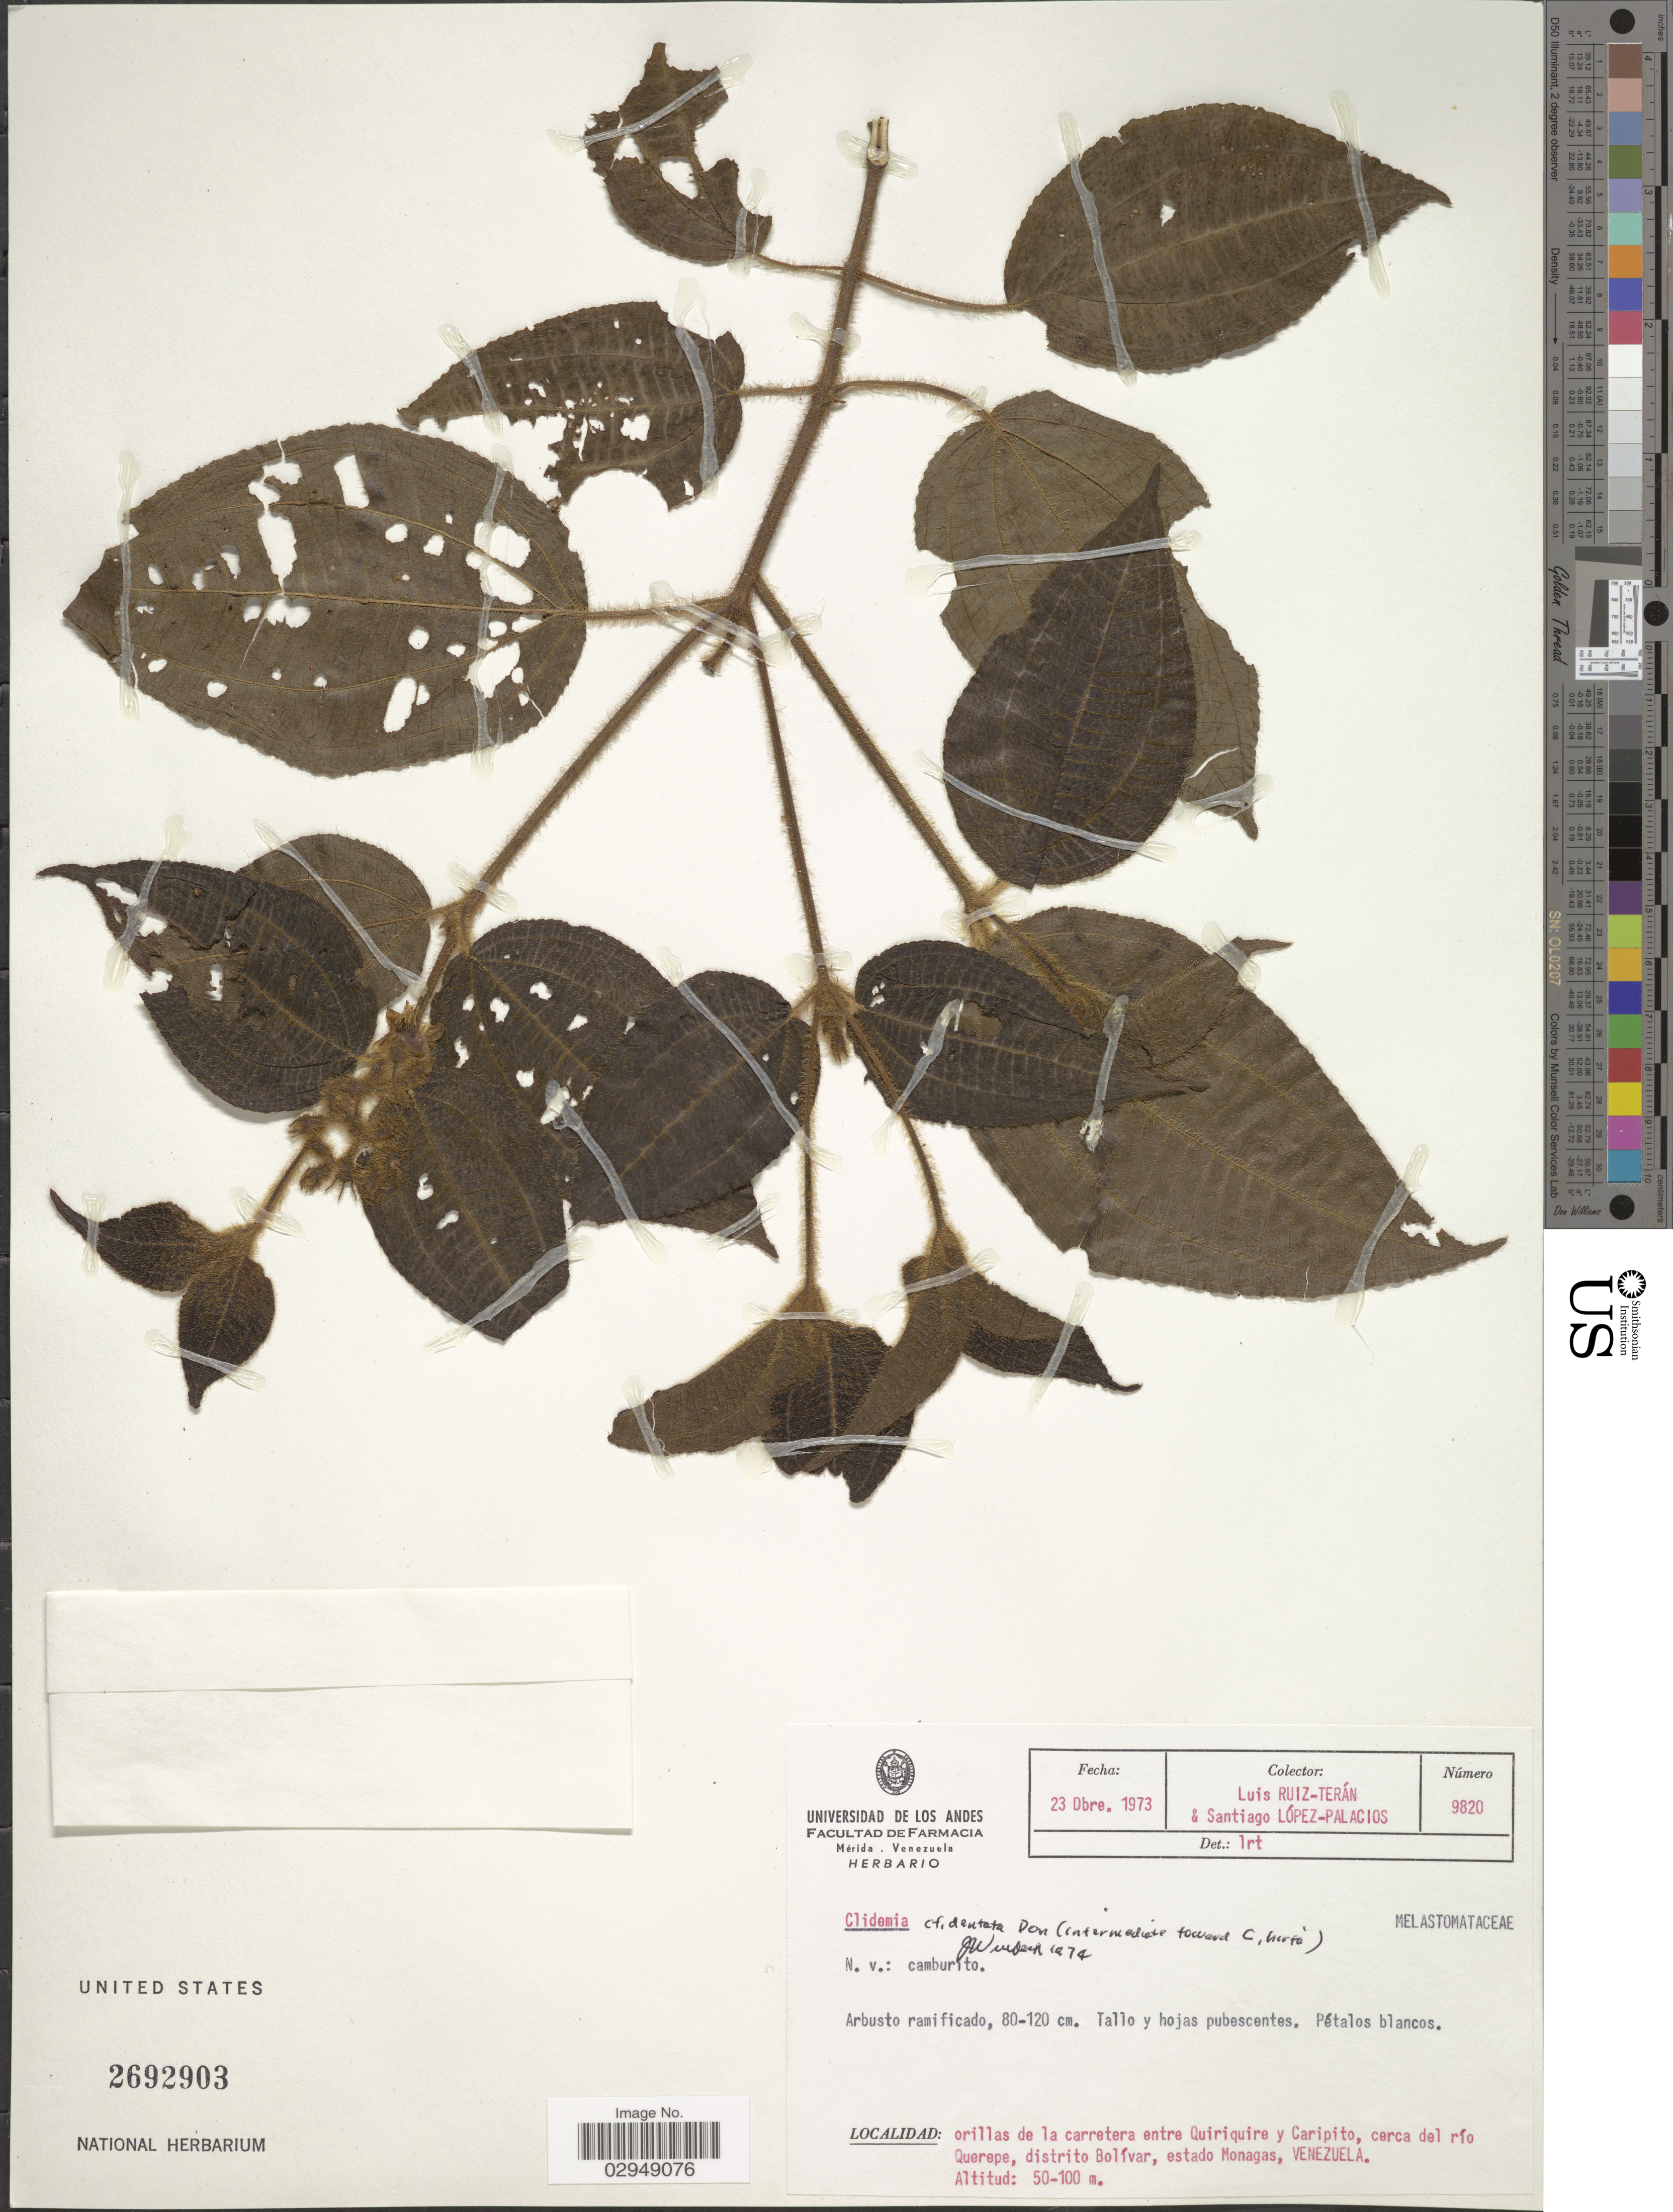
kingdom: Plantae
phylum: Tracheophyta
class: Magnoliopsida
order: Myrtales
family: Melastomataceae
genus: Clidemia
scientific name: Clidemia dentata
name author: D. Don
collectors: L. E. Ruíz-Terán & S. López-Palacios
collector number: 9820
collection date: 1973-12-23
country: Venezuela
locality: Orillas de la carretera entre Quiriquire y Caripito, cerca del río Querepe, distrito Bolívar, estado Monagas.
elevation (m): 50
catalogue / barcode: US 2692903